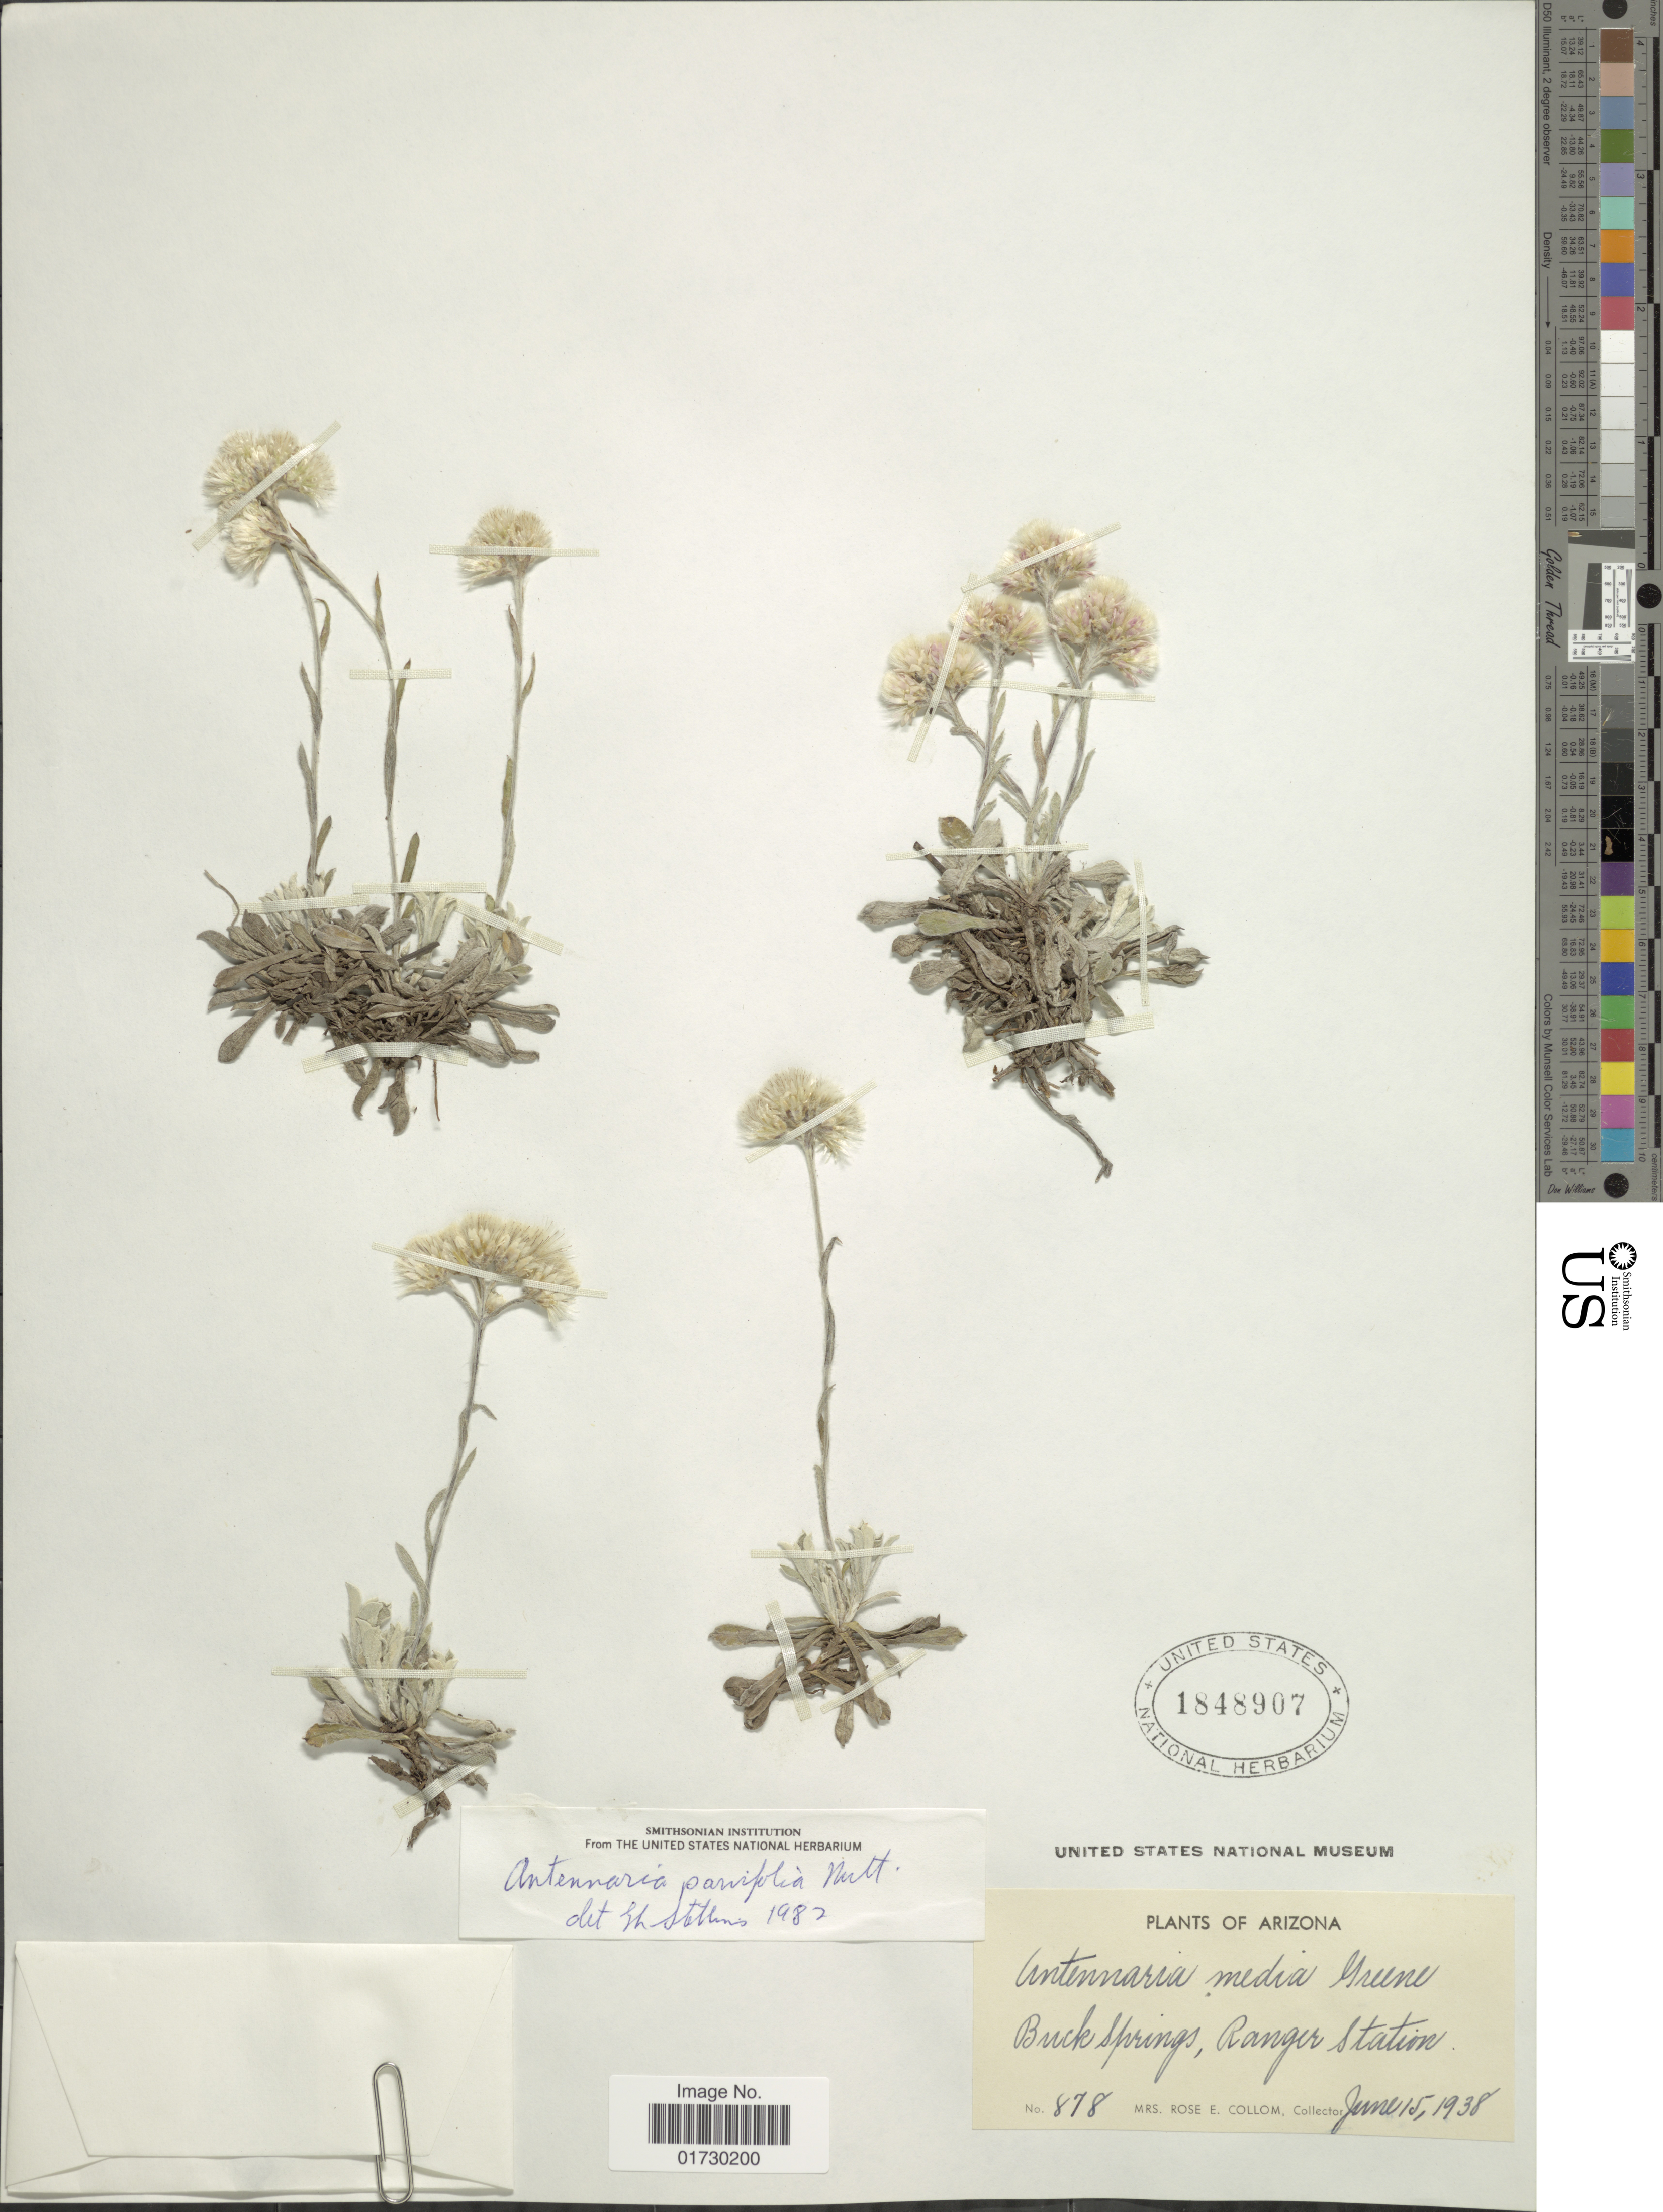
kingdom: Plantae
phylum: Tracheophyta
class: Magnoliopsida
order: Asterales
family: Asteraceae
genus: Antennaria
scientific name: Antennaria aprica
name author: Greene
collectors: R. E. Collom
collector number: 878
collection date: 1938-06-15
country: United States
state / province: Arizona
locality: Buck Springs, ranger Station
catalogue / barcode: US 1848907